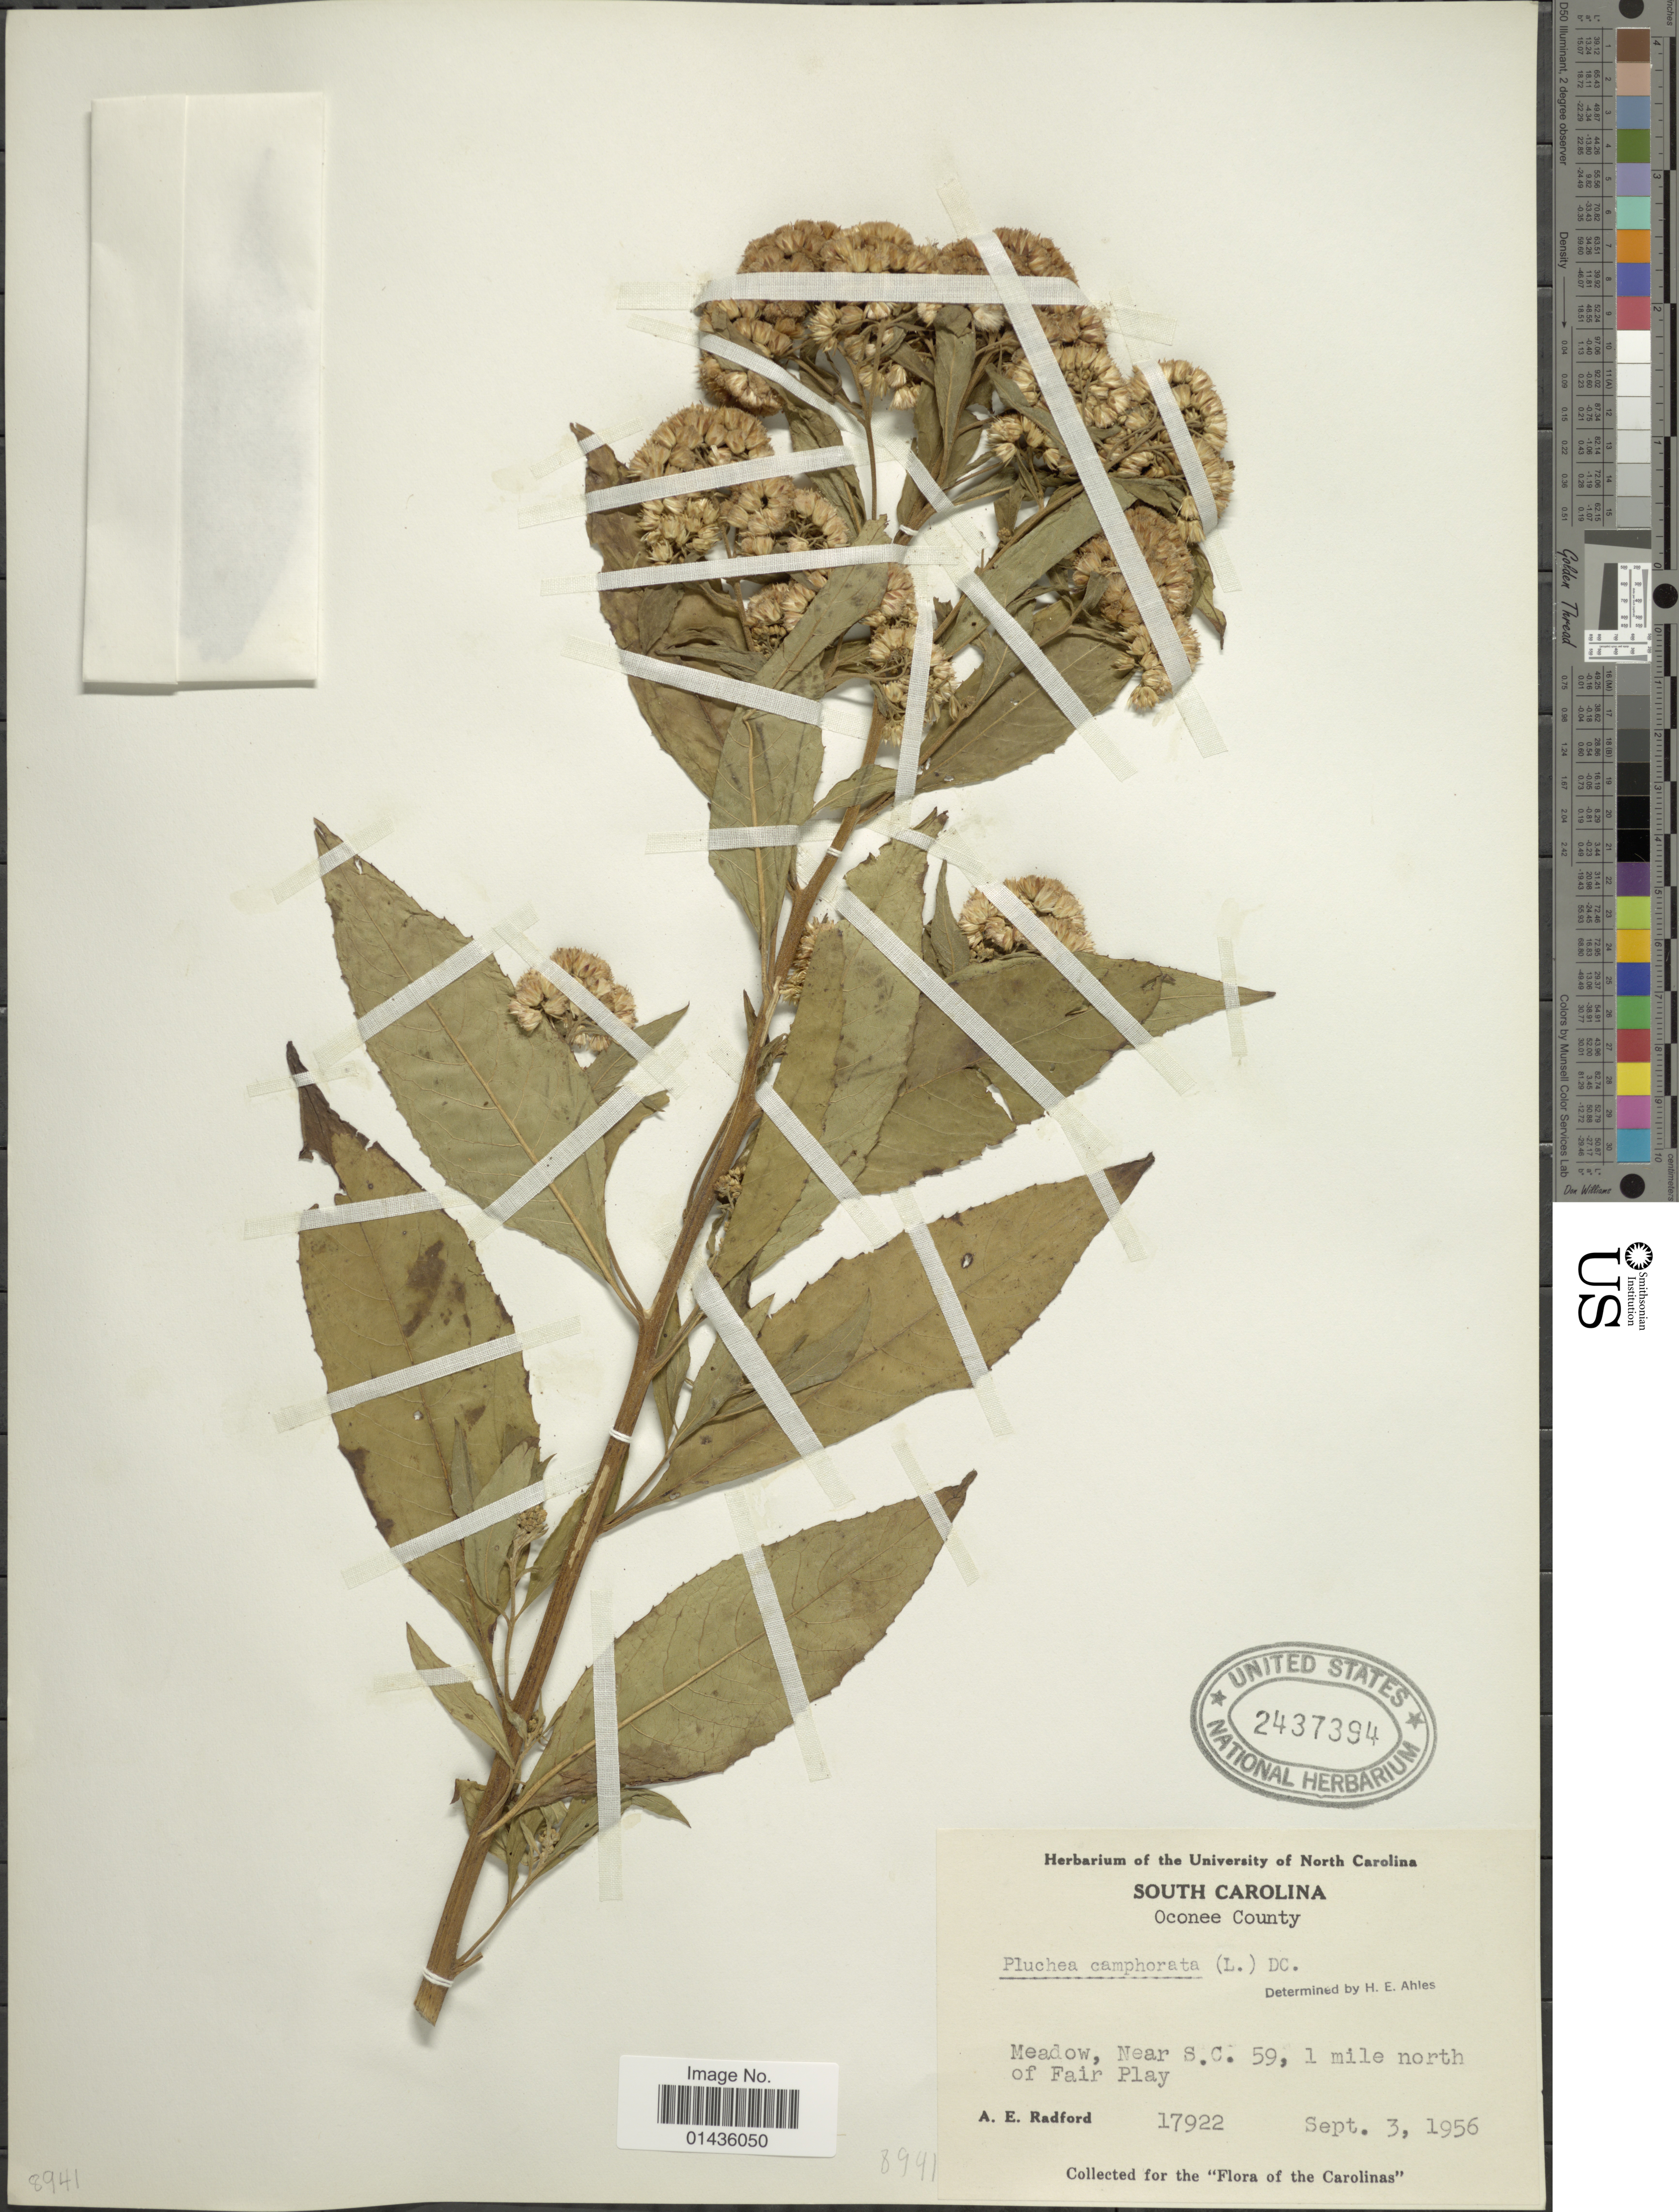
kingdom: Plantae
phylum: Tracheophyta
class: Magnoliopsida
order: Asterales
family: Asteraceae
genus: Pluchea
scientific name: Pluchea camphorata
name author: (L.) DC.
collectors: A. E. Radford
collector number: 17922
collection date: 1956-09-03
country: United States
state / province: South Carolina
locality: Oconee County, Meadow, near S. C. 59, 1 mile north of Fair Play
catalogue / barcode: US 2437394